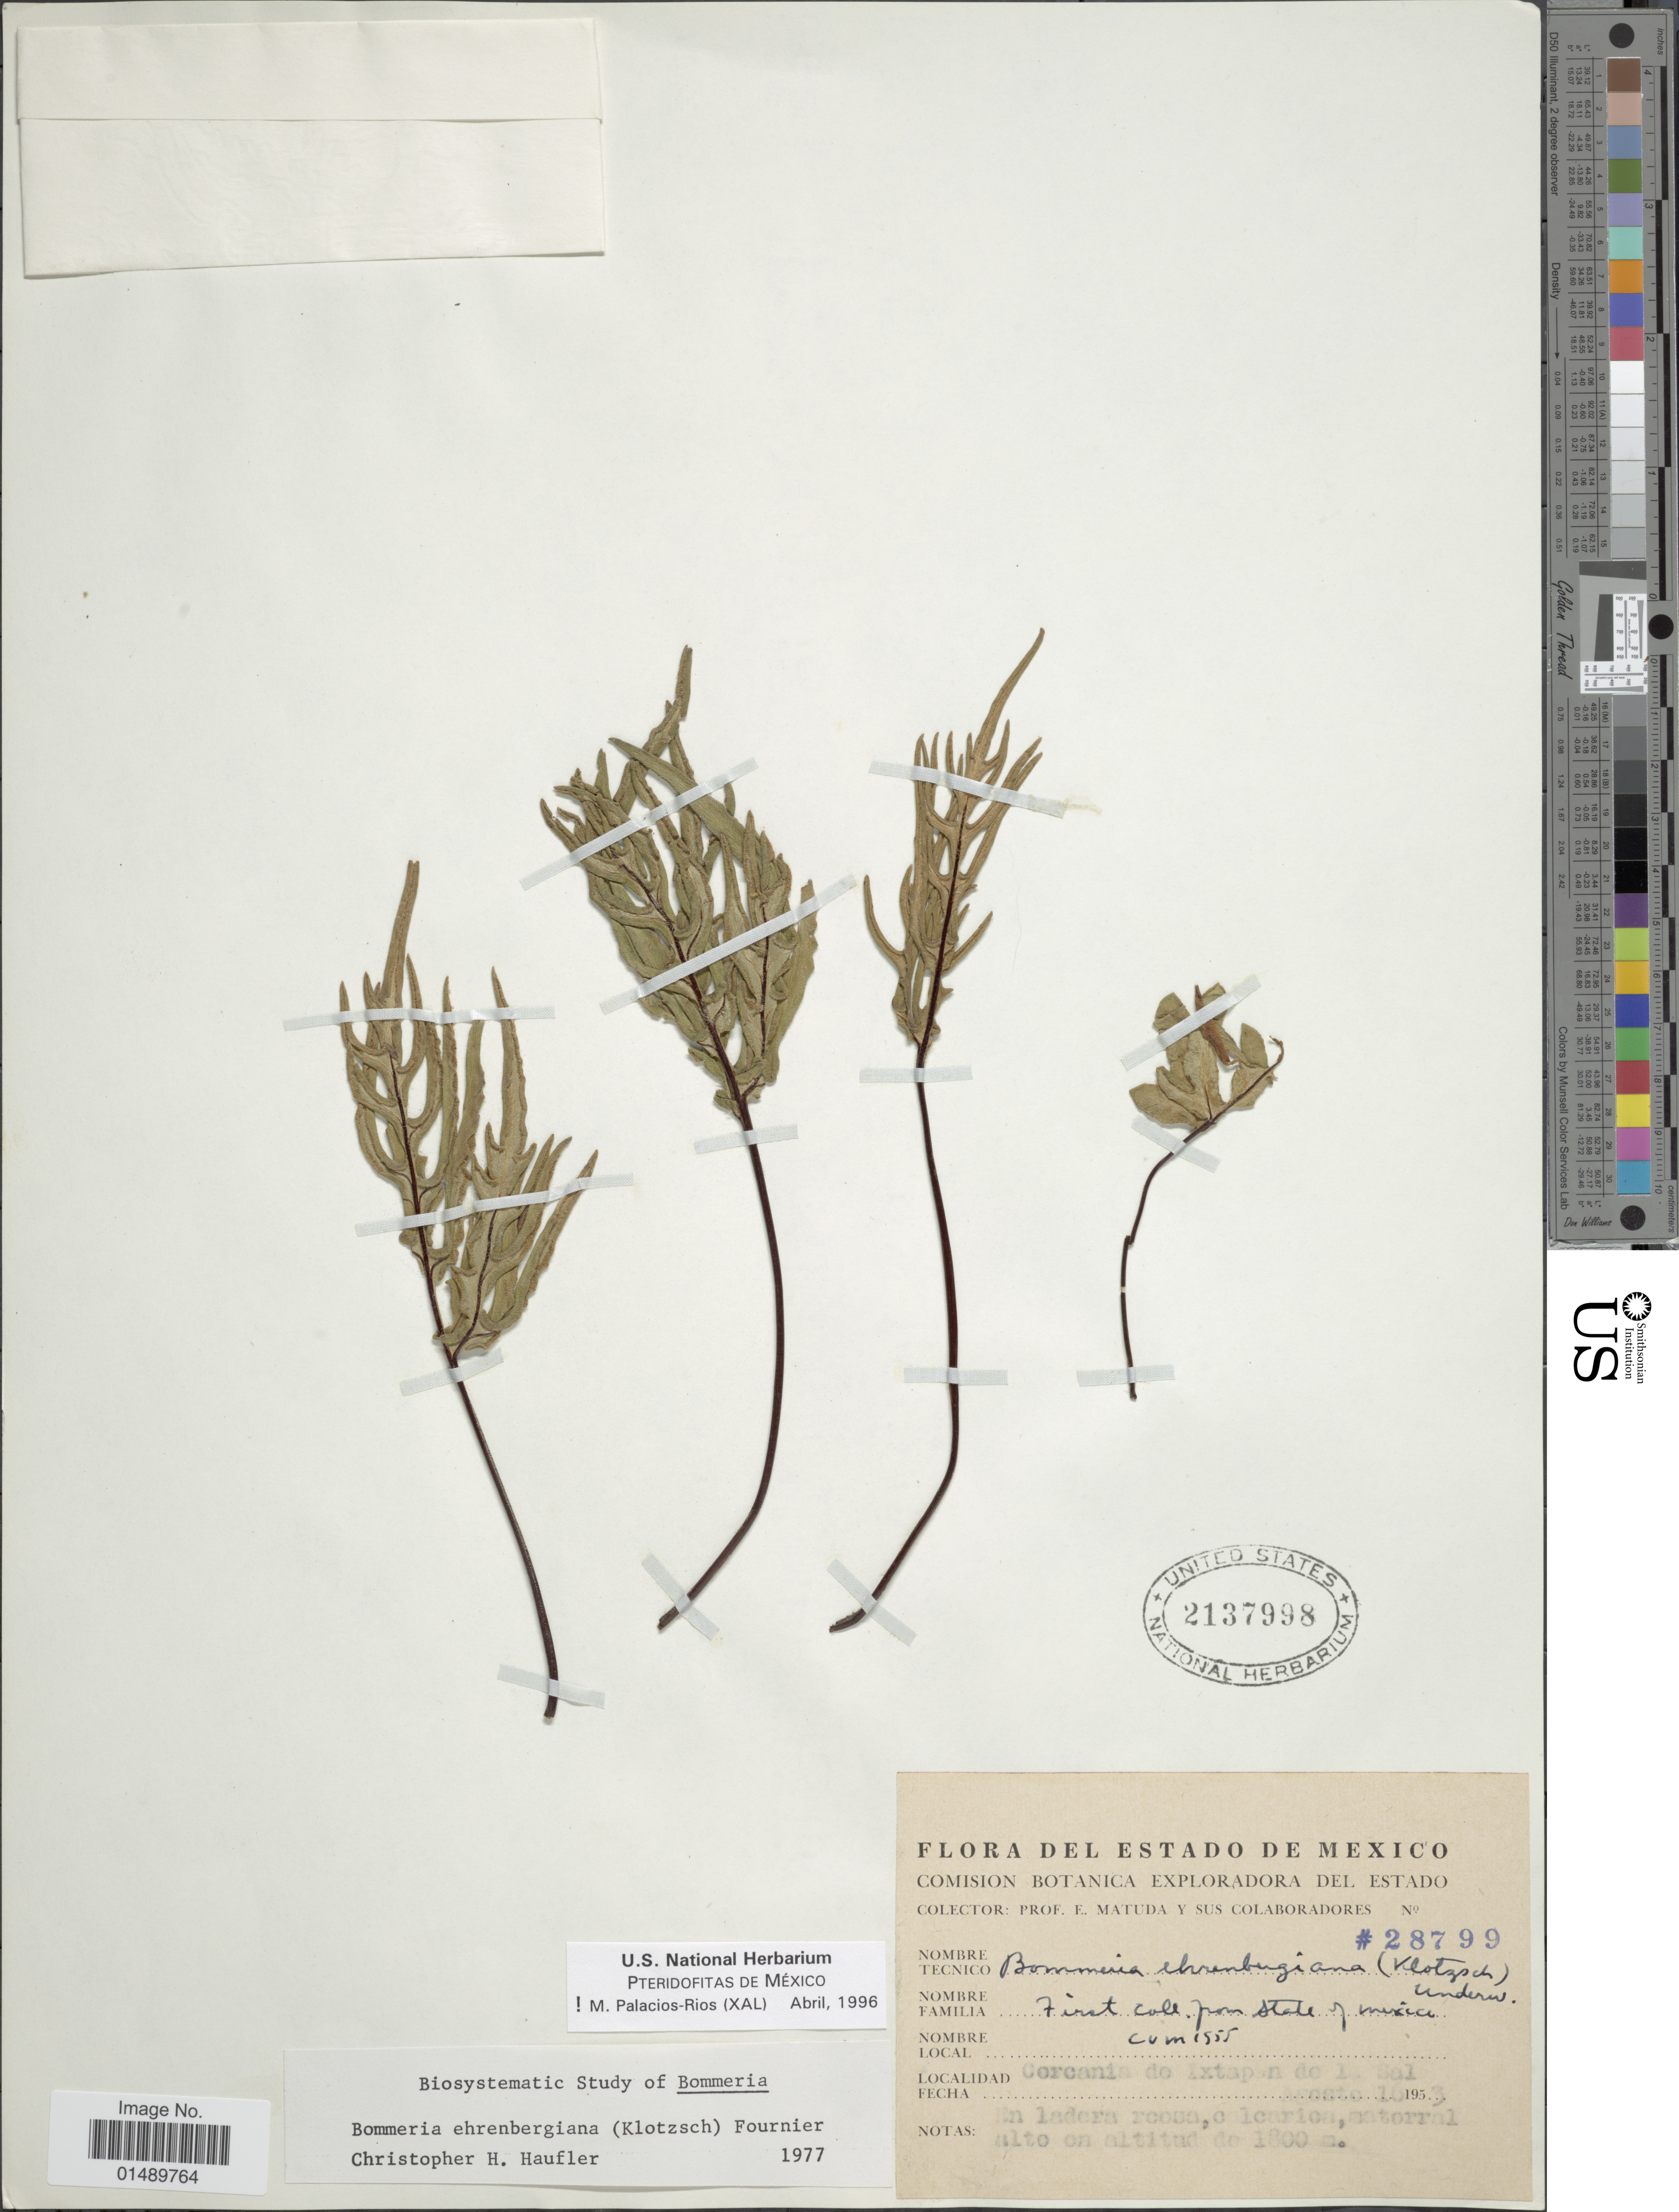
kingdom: Plantae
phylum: Tracheophyta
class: Polypodiopsida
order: Polypodiales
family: Pteridaceae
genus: Bommeria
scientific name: Bommeria ehrenbergiana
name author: (Klotzsch) Underw.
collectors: E. Matuda & et al.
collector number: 28799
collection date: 1953-08-16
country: Mexico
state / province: México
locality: Estado de Mexico, Corcania de Ixtapan de la Sal.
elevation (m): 1800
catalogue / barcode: US 2137998